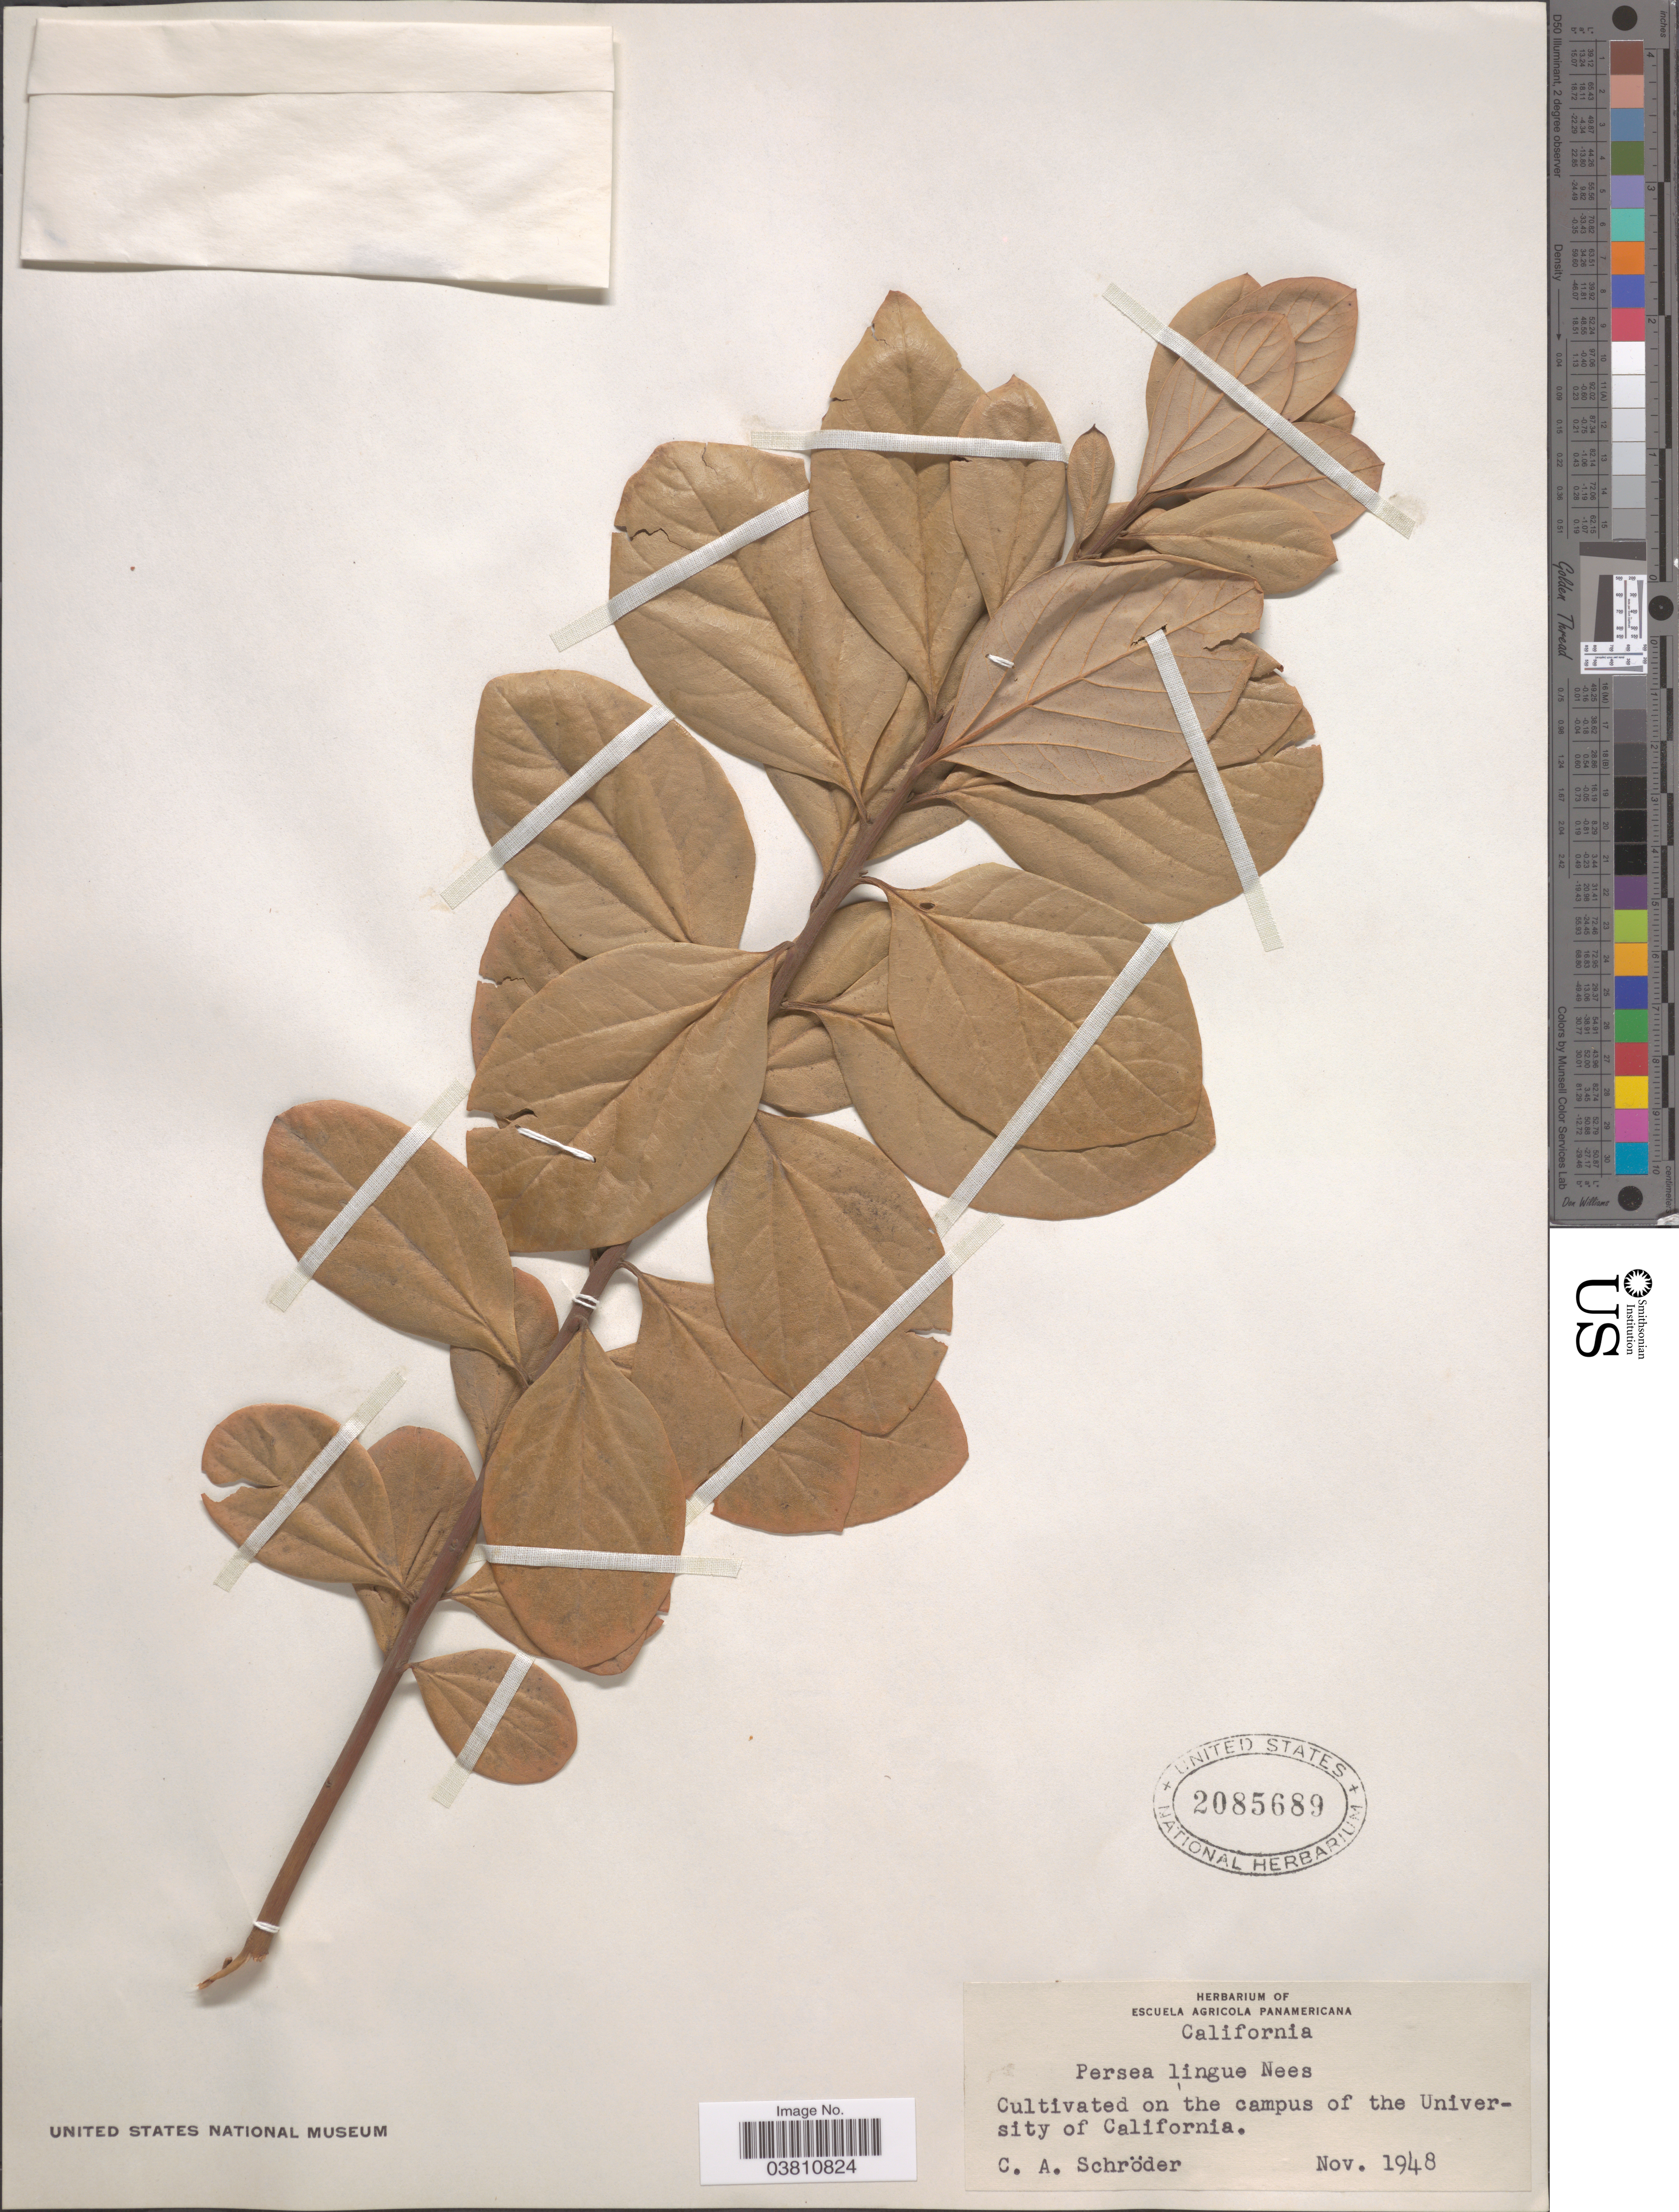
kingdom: Plantae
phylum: Tracheophyta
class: Magnoliopsida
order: Laurales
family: Lauraceae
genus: Persea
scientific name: Persea lingue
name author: Nees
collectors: C. Schröder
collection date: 1948-11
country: United States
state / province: California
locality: Cultivated on the campus of the University of California.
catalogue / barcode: US 2085689